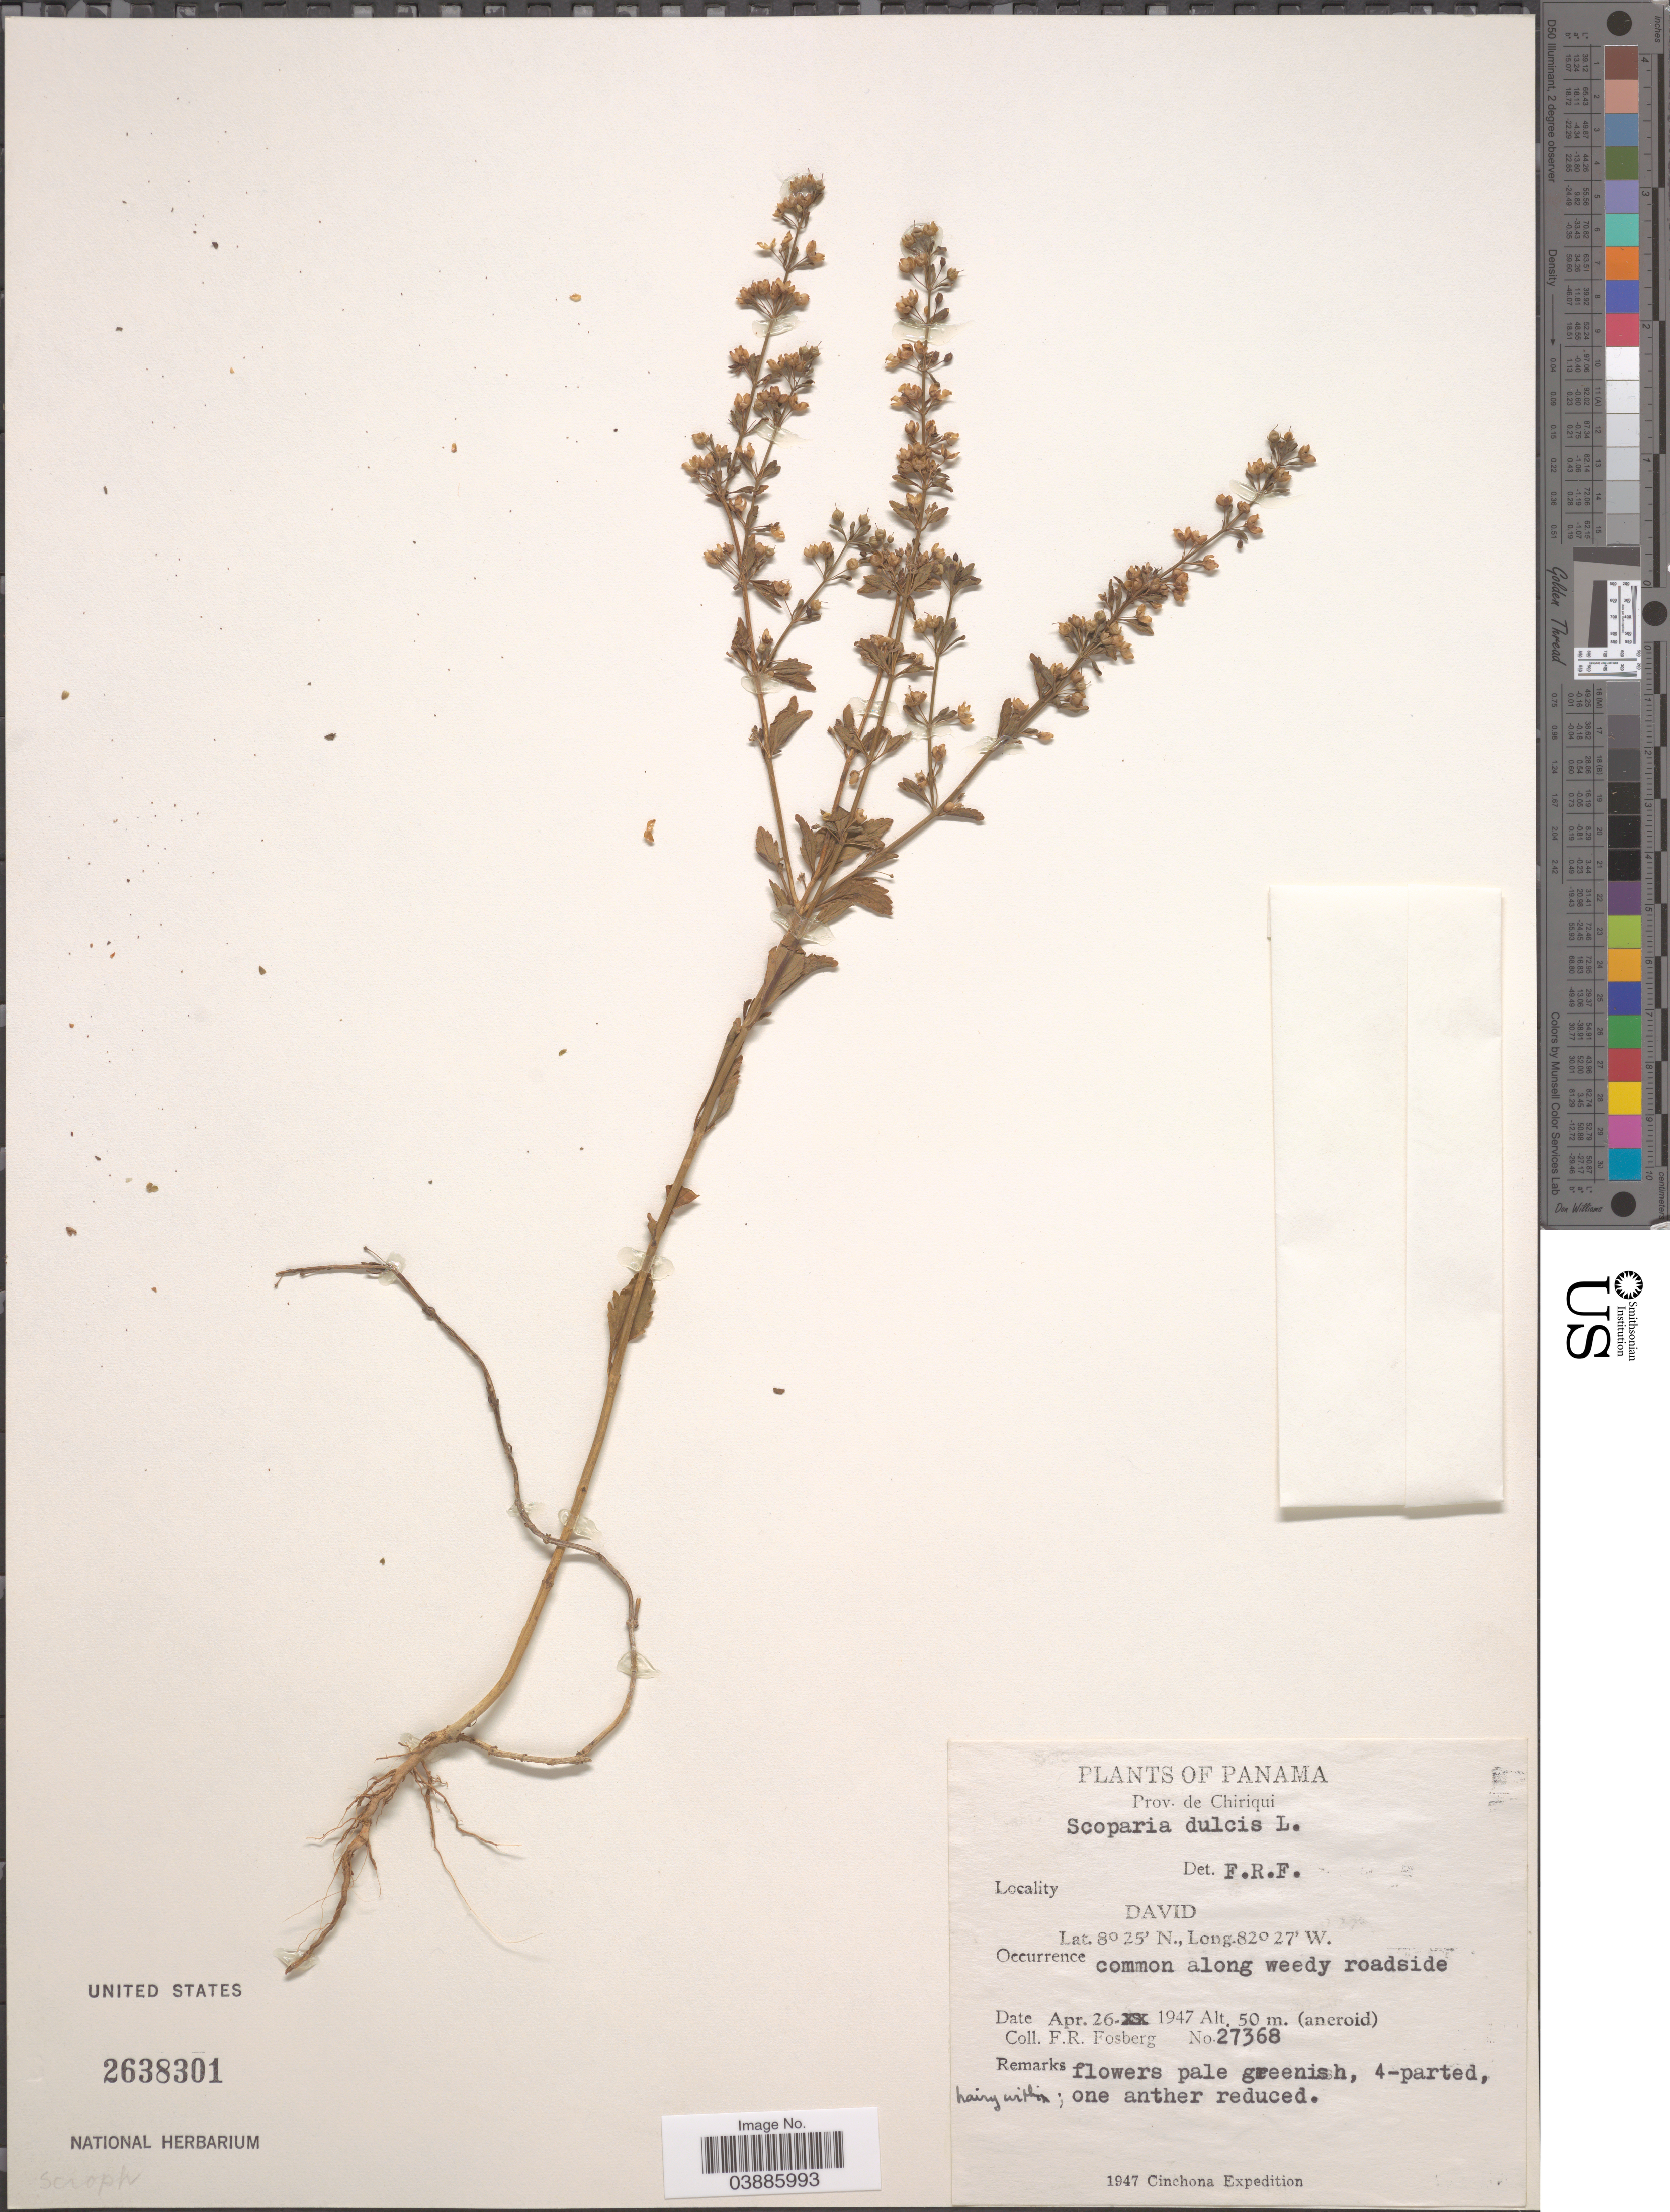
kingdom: Plantae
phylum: Tracheophyta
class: Magnoliopsida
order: Lamiales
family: Plantaginaceae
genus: Scoparia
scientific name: Scoparia dulcis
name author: L.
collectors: F. R. Fosberg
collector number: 27368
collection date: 1947-04-26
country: Panama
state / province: Chiriqui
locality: David.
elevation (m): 50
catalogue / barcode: US 2638301